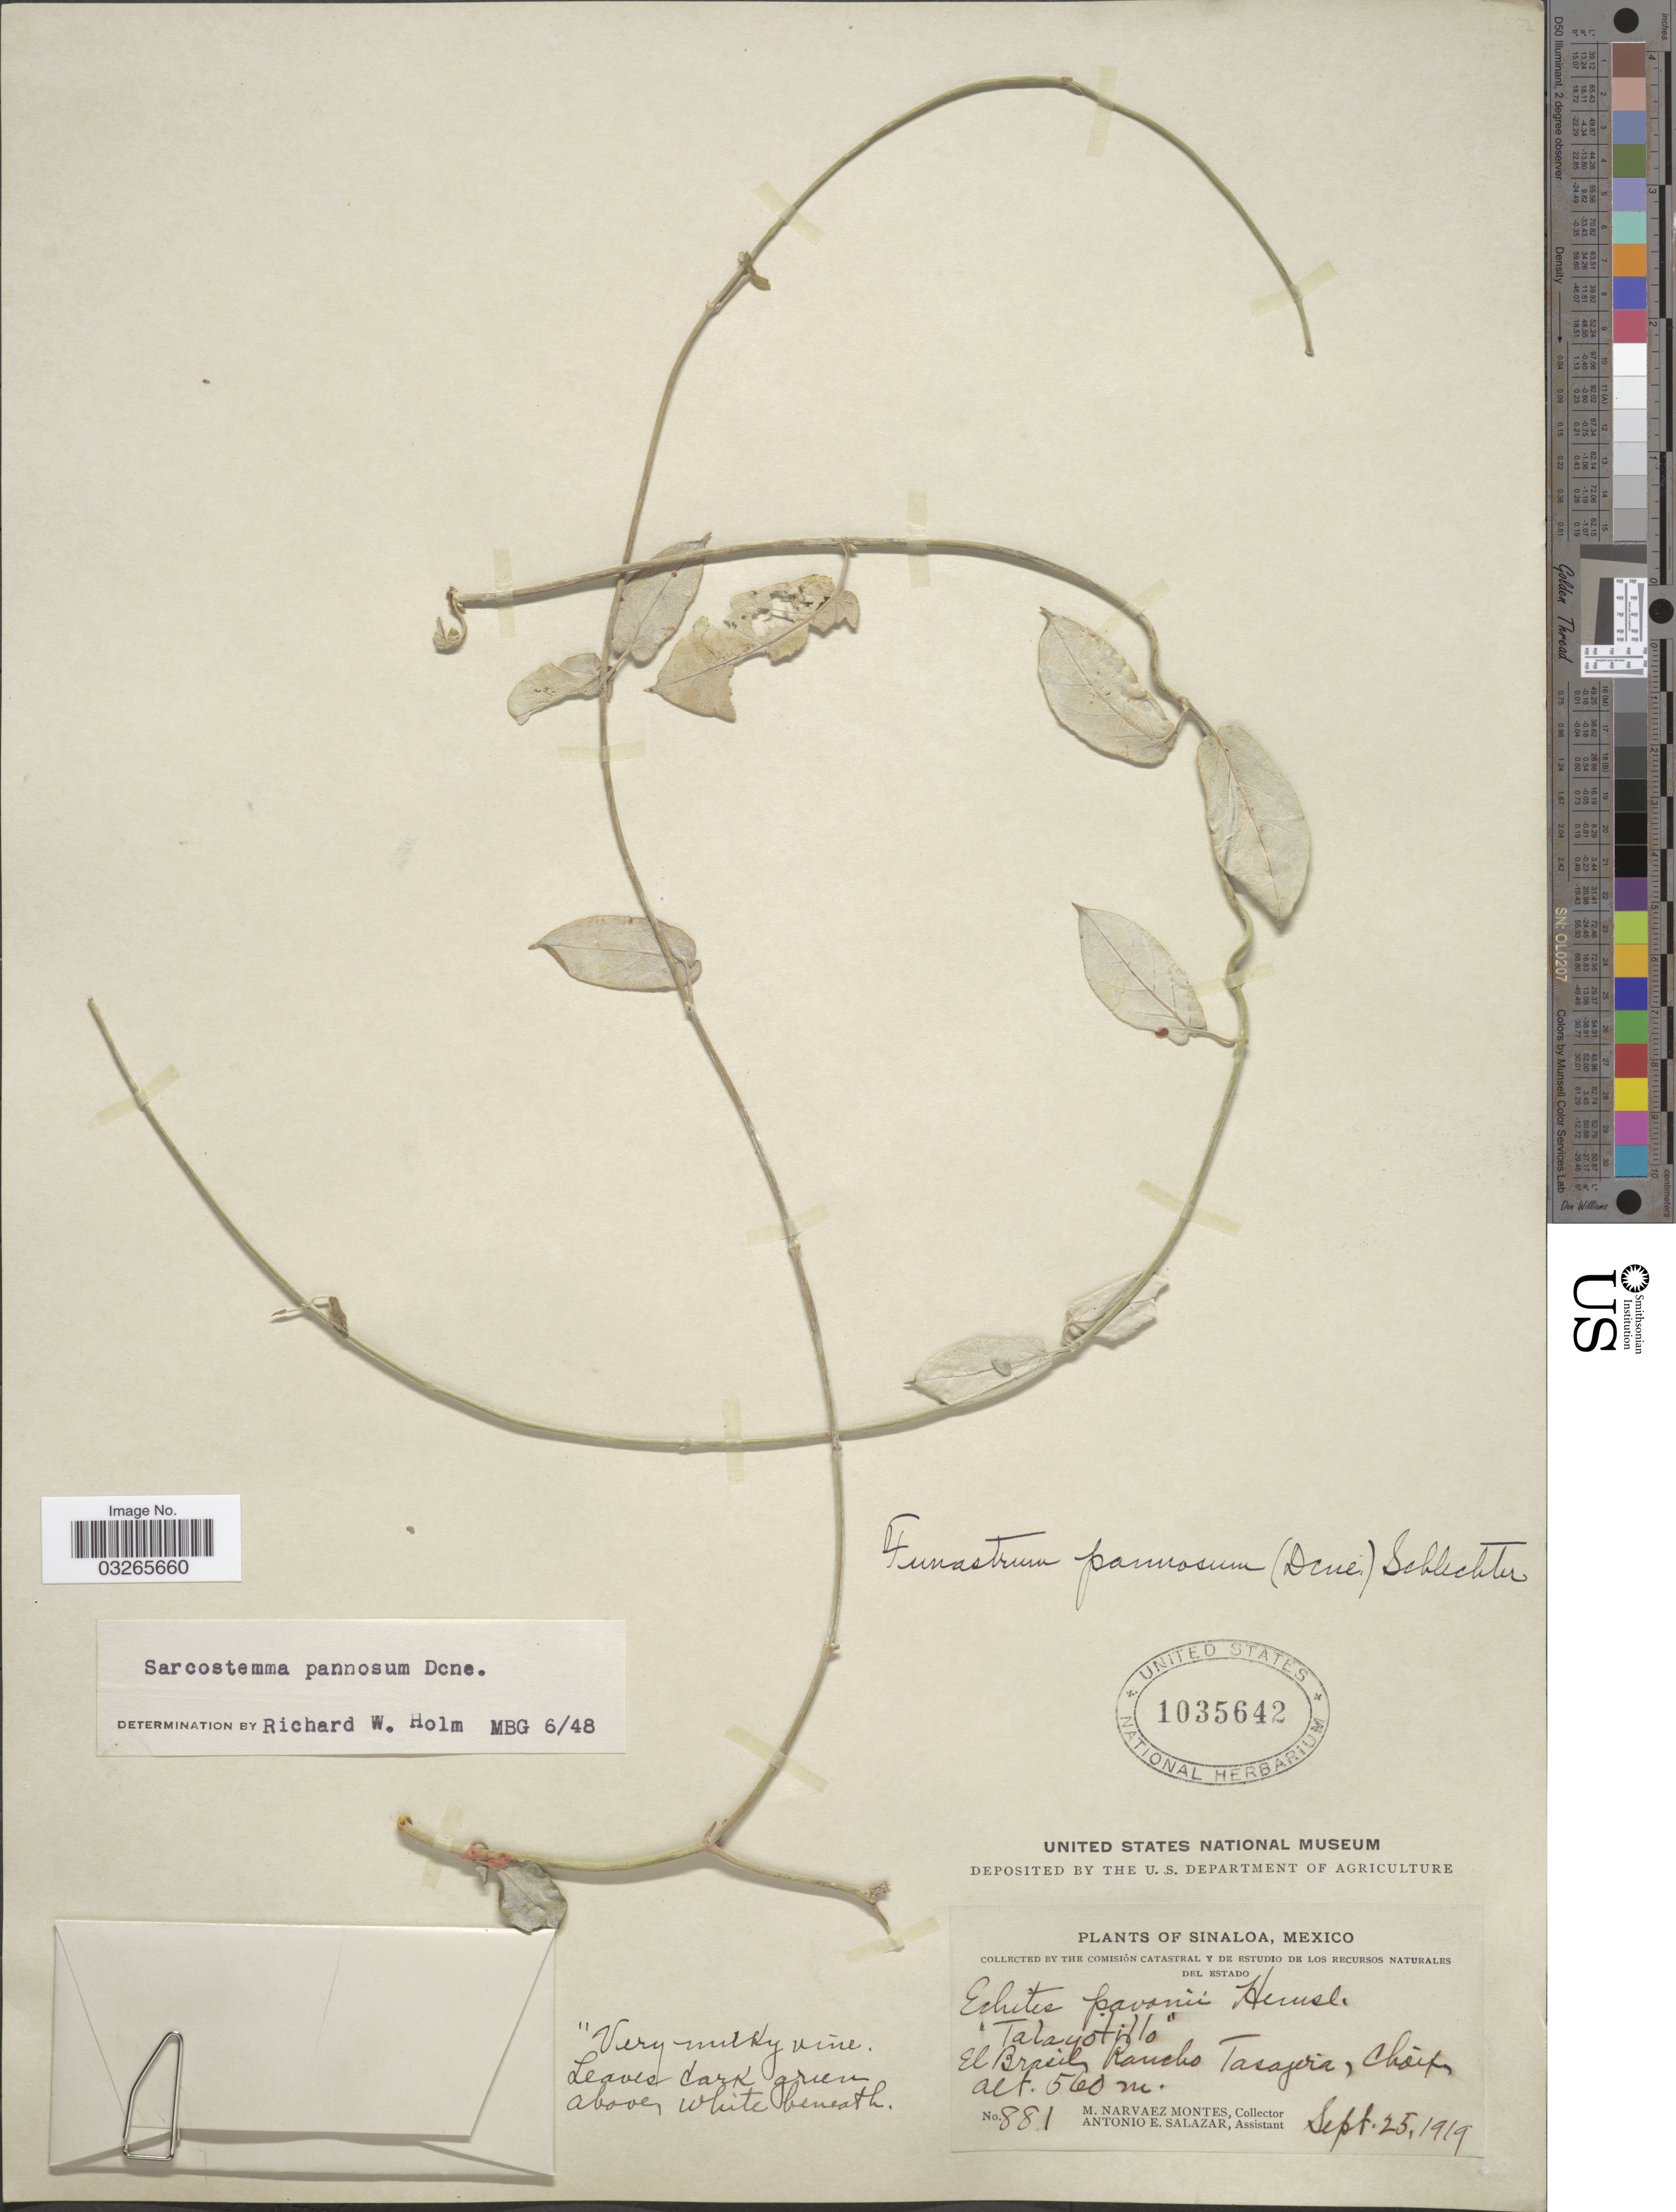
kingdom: Plantae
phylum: Tracheophyta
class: Magnoliopsida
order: Gentianales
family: Apocynaceae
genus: Sarcostemma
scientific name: Sarcostemma pannosum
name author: Decne.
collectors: M. Narvaez-Montes & A. E. Salazar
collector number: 881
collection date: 1919-09-25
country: Mexico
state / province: Sinaloa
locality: El Brasil, Rancho Tasajera, Choix.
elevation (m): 560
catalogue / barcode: US 1035642